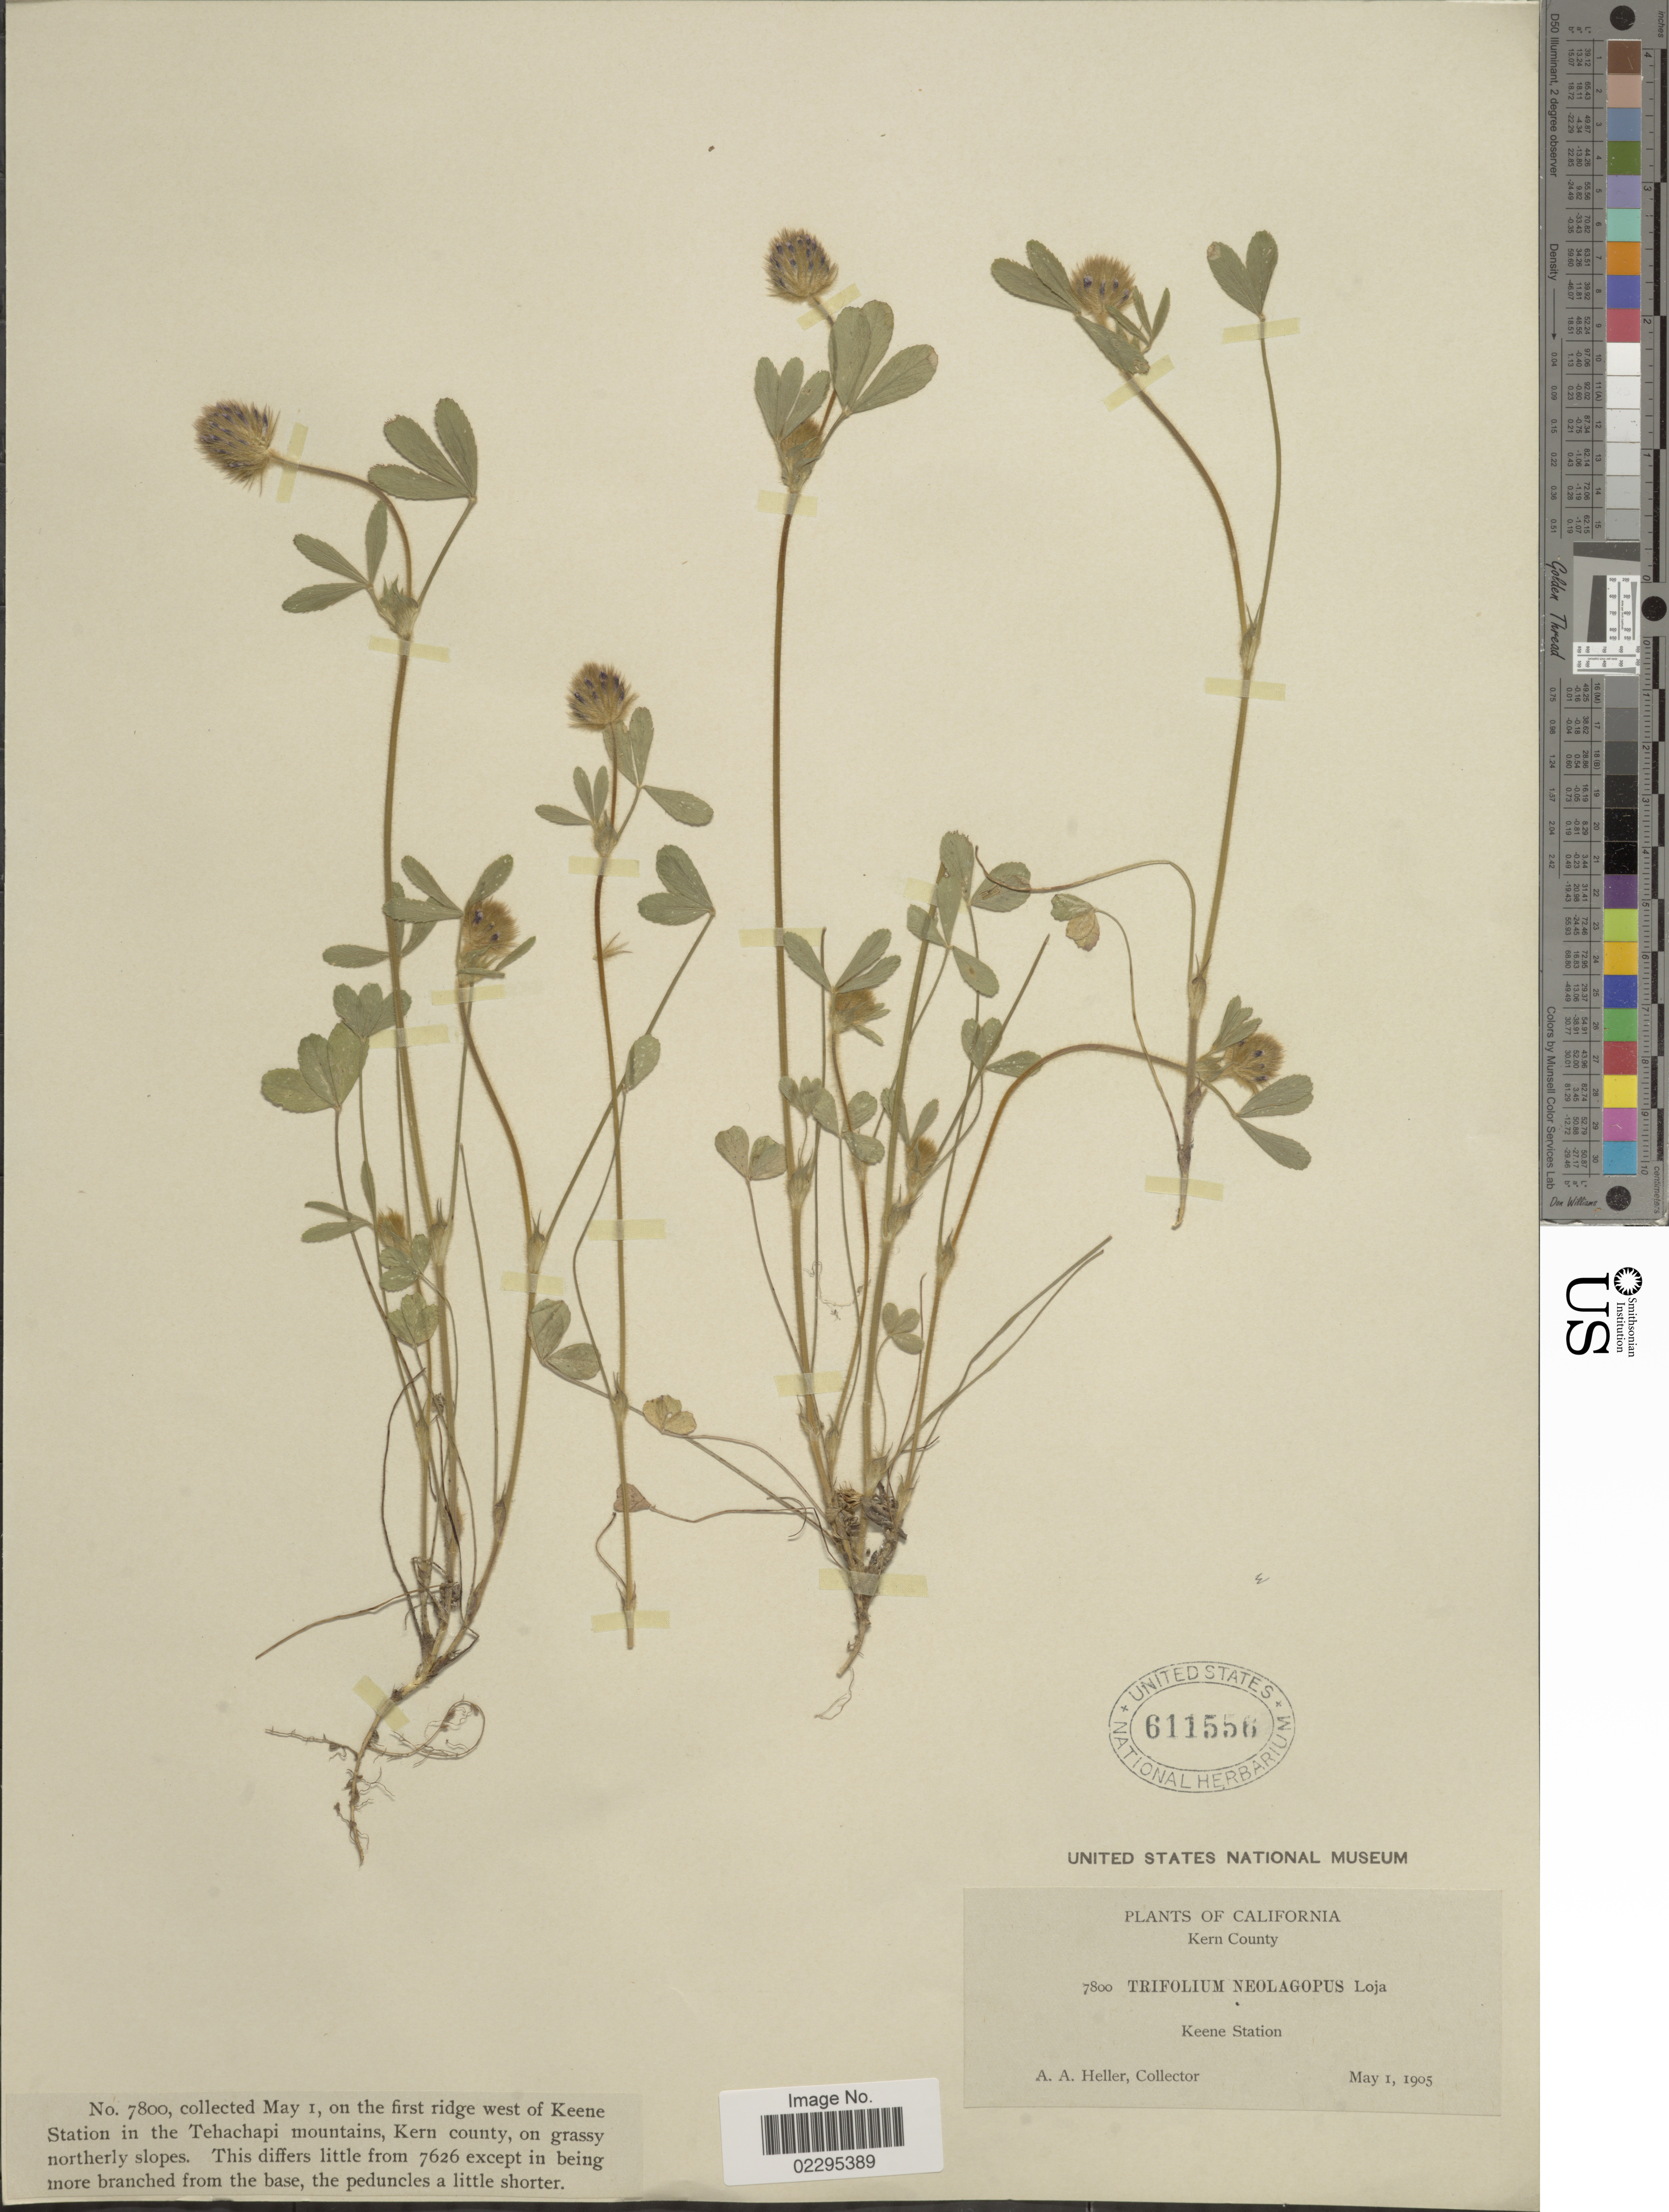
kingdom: Plantae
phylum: Tracheophyta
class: Magnoliopsida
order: Fabales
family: Fabaceae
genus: Trifolium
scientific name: Trifolium albopurpureum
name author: Torr. & A. Gray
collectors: A. A. Heller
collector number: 7800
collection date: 1905-05-01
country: United States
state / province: California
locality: California, Keene Station,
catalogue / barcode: US 611556